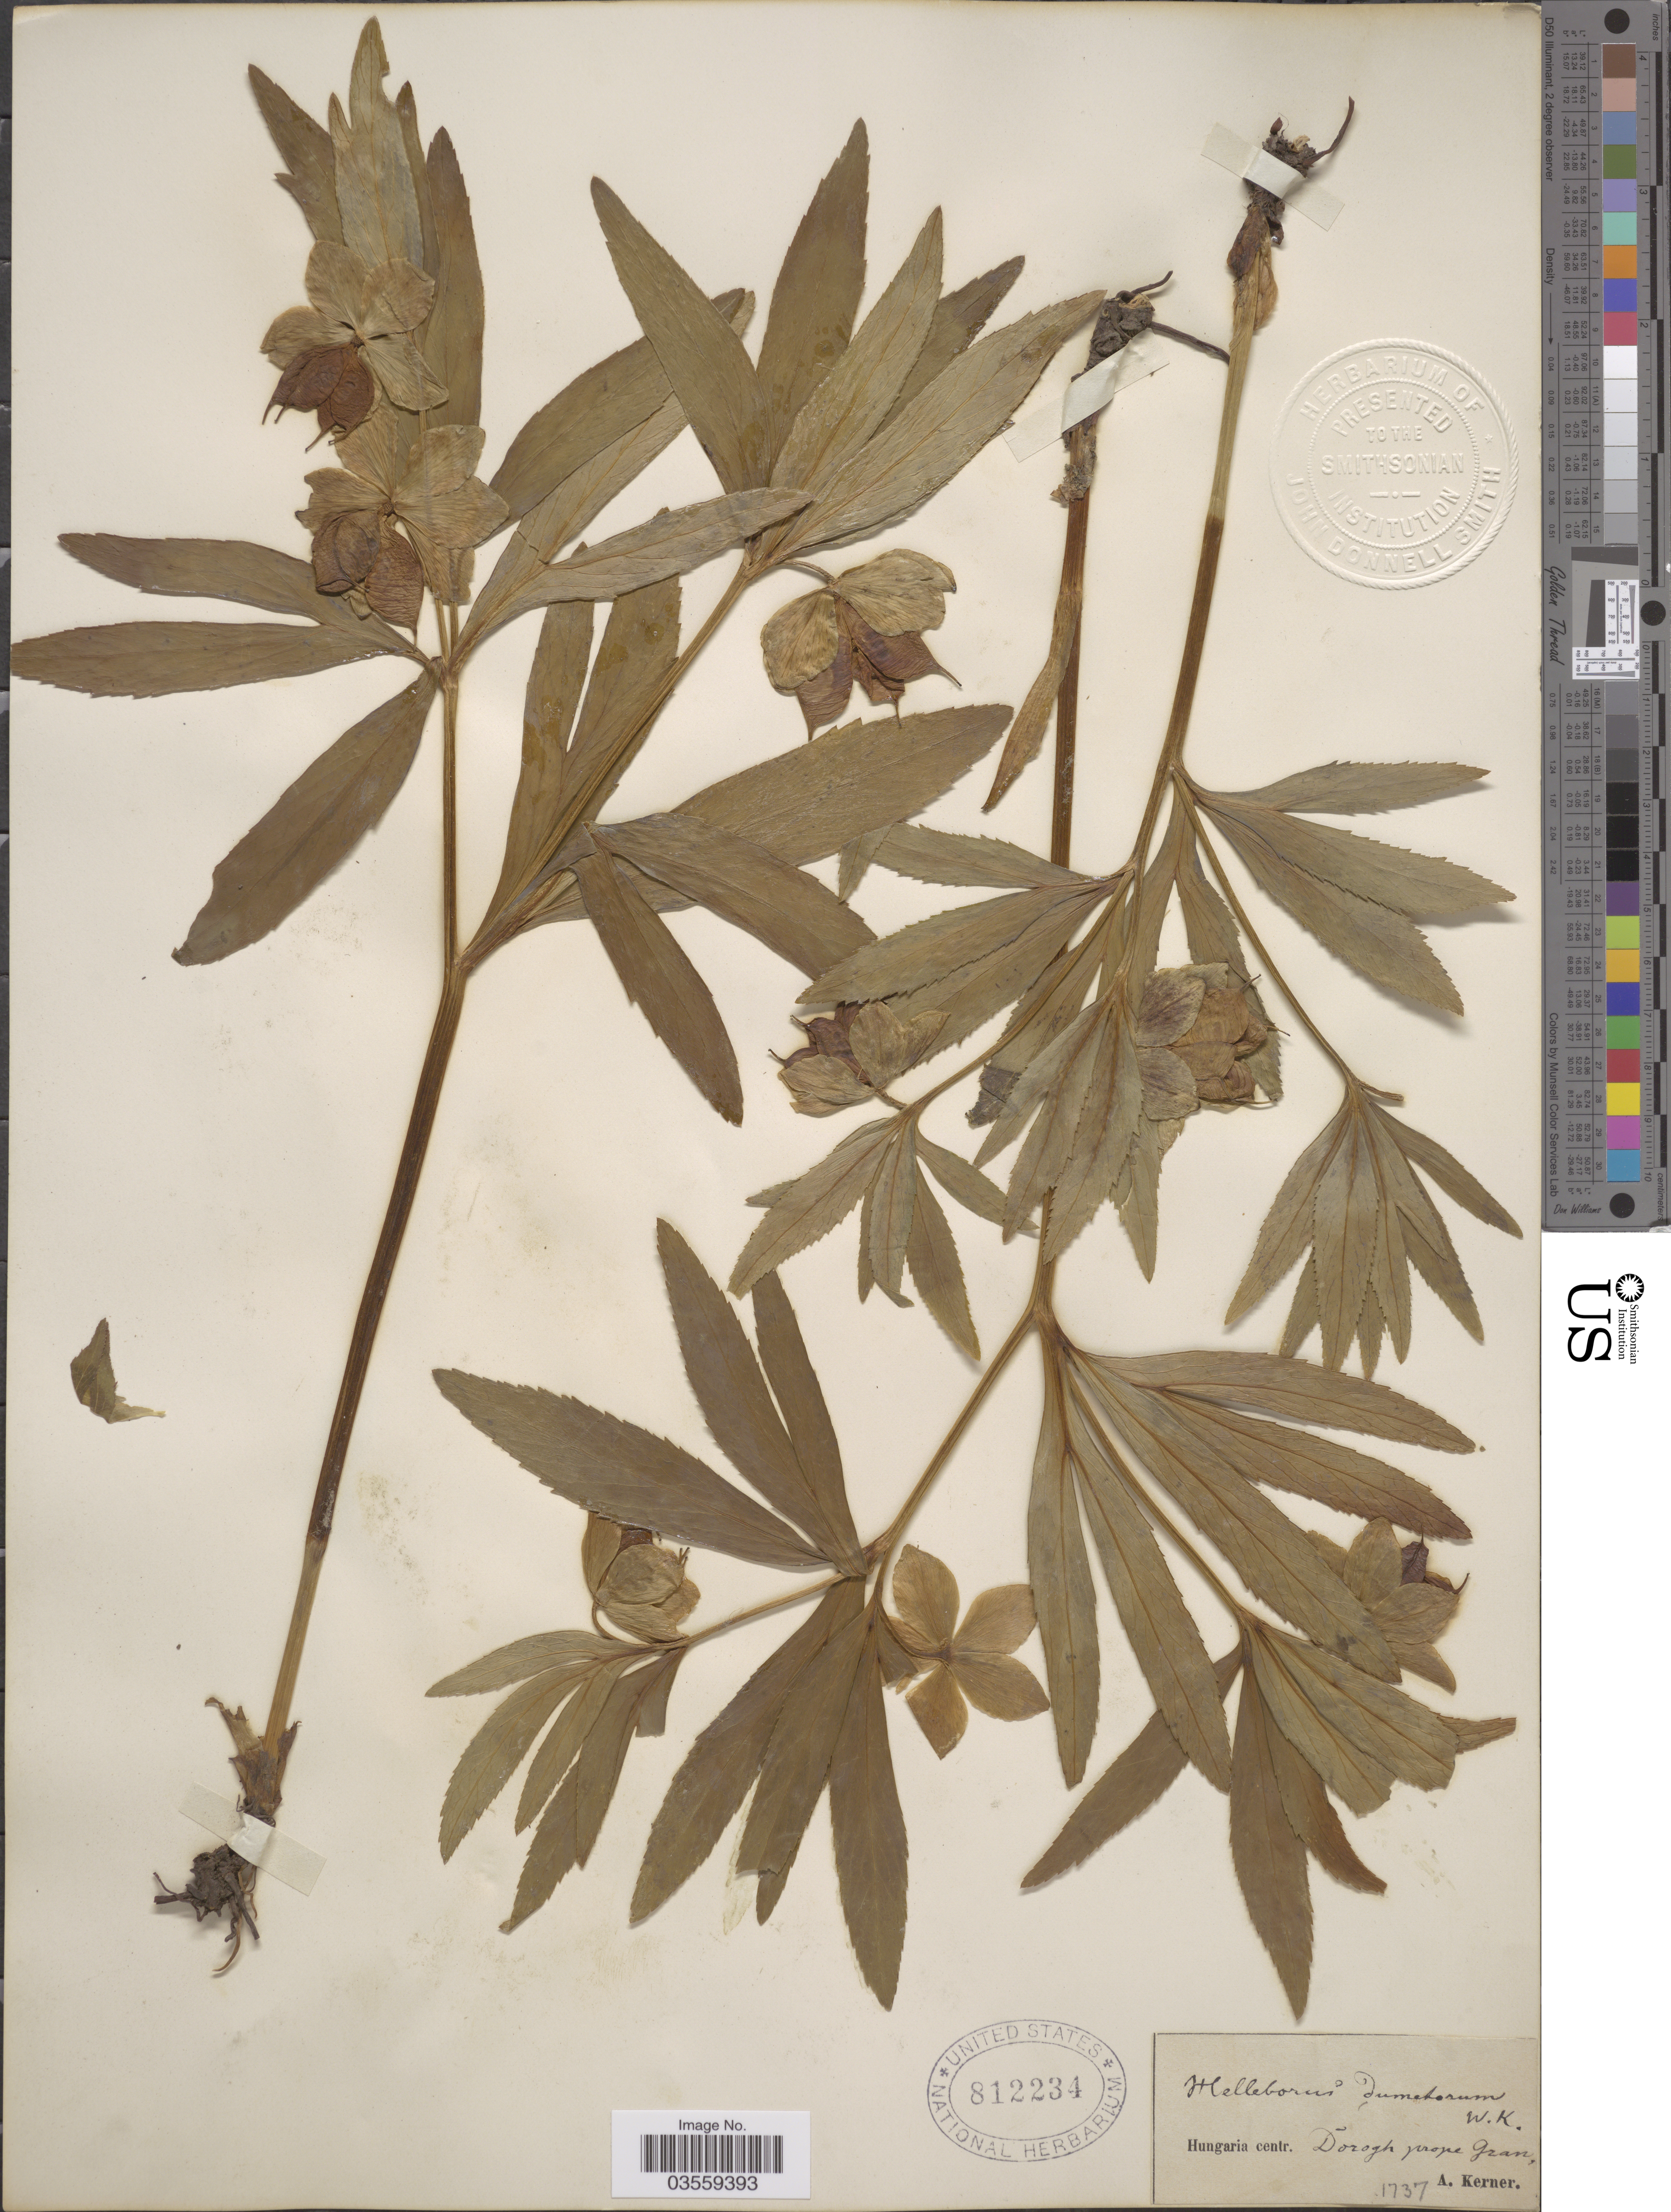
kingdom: Plantae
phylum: Tracheophyta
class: Magnoliopsida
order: Ranunculales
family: Ranunculaceae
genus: Helleborus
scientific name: Helleborus dumetorum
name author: Waldst. & Kit. ex Willd.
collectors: A. Kerner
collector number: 1737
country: Hungary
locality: Hungaria centr. Dórogh prope Gran.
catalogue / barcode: US 812234